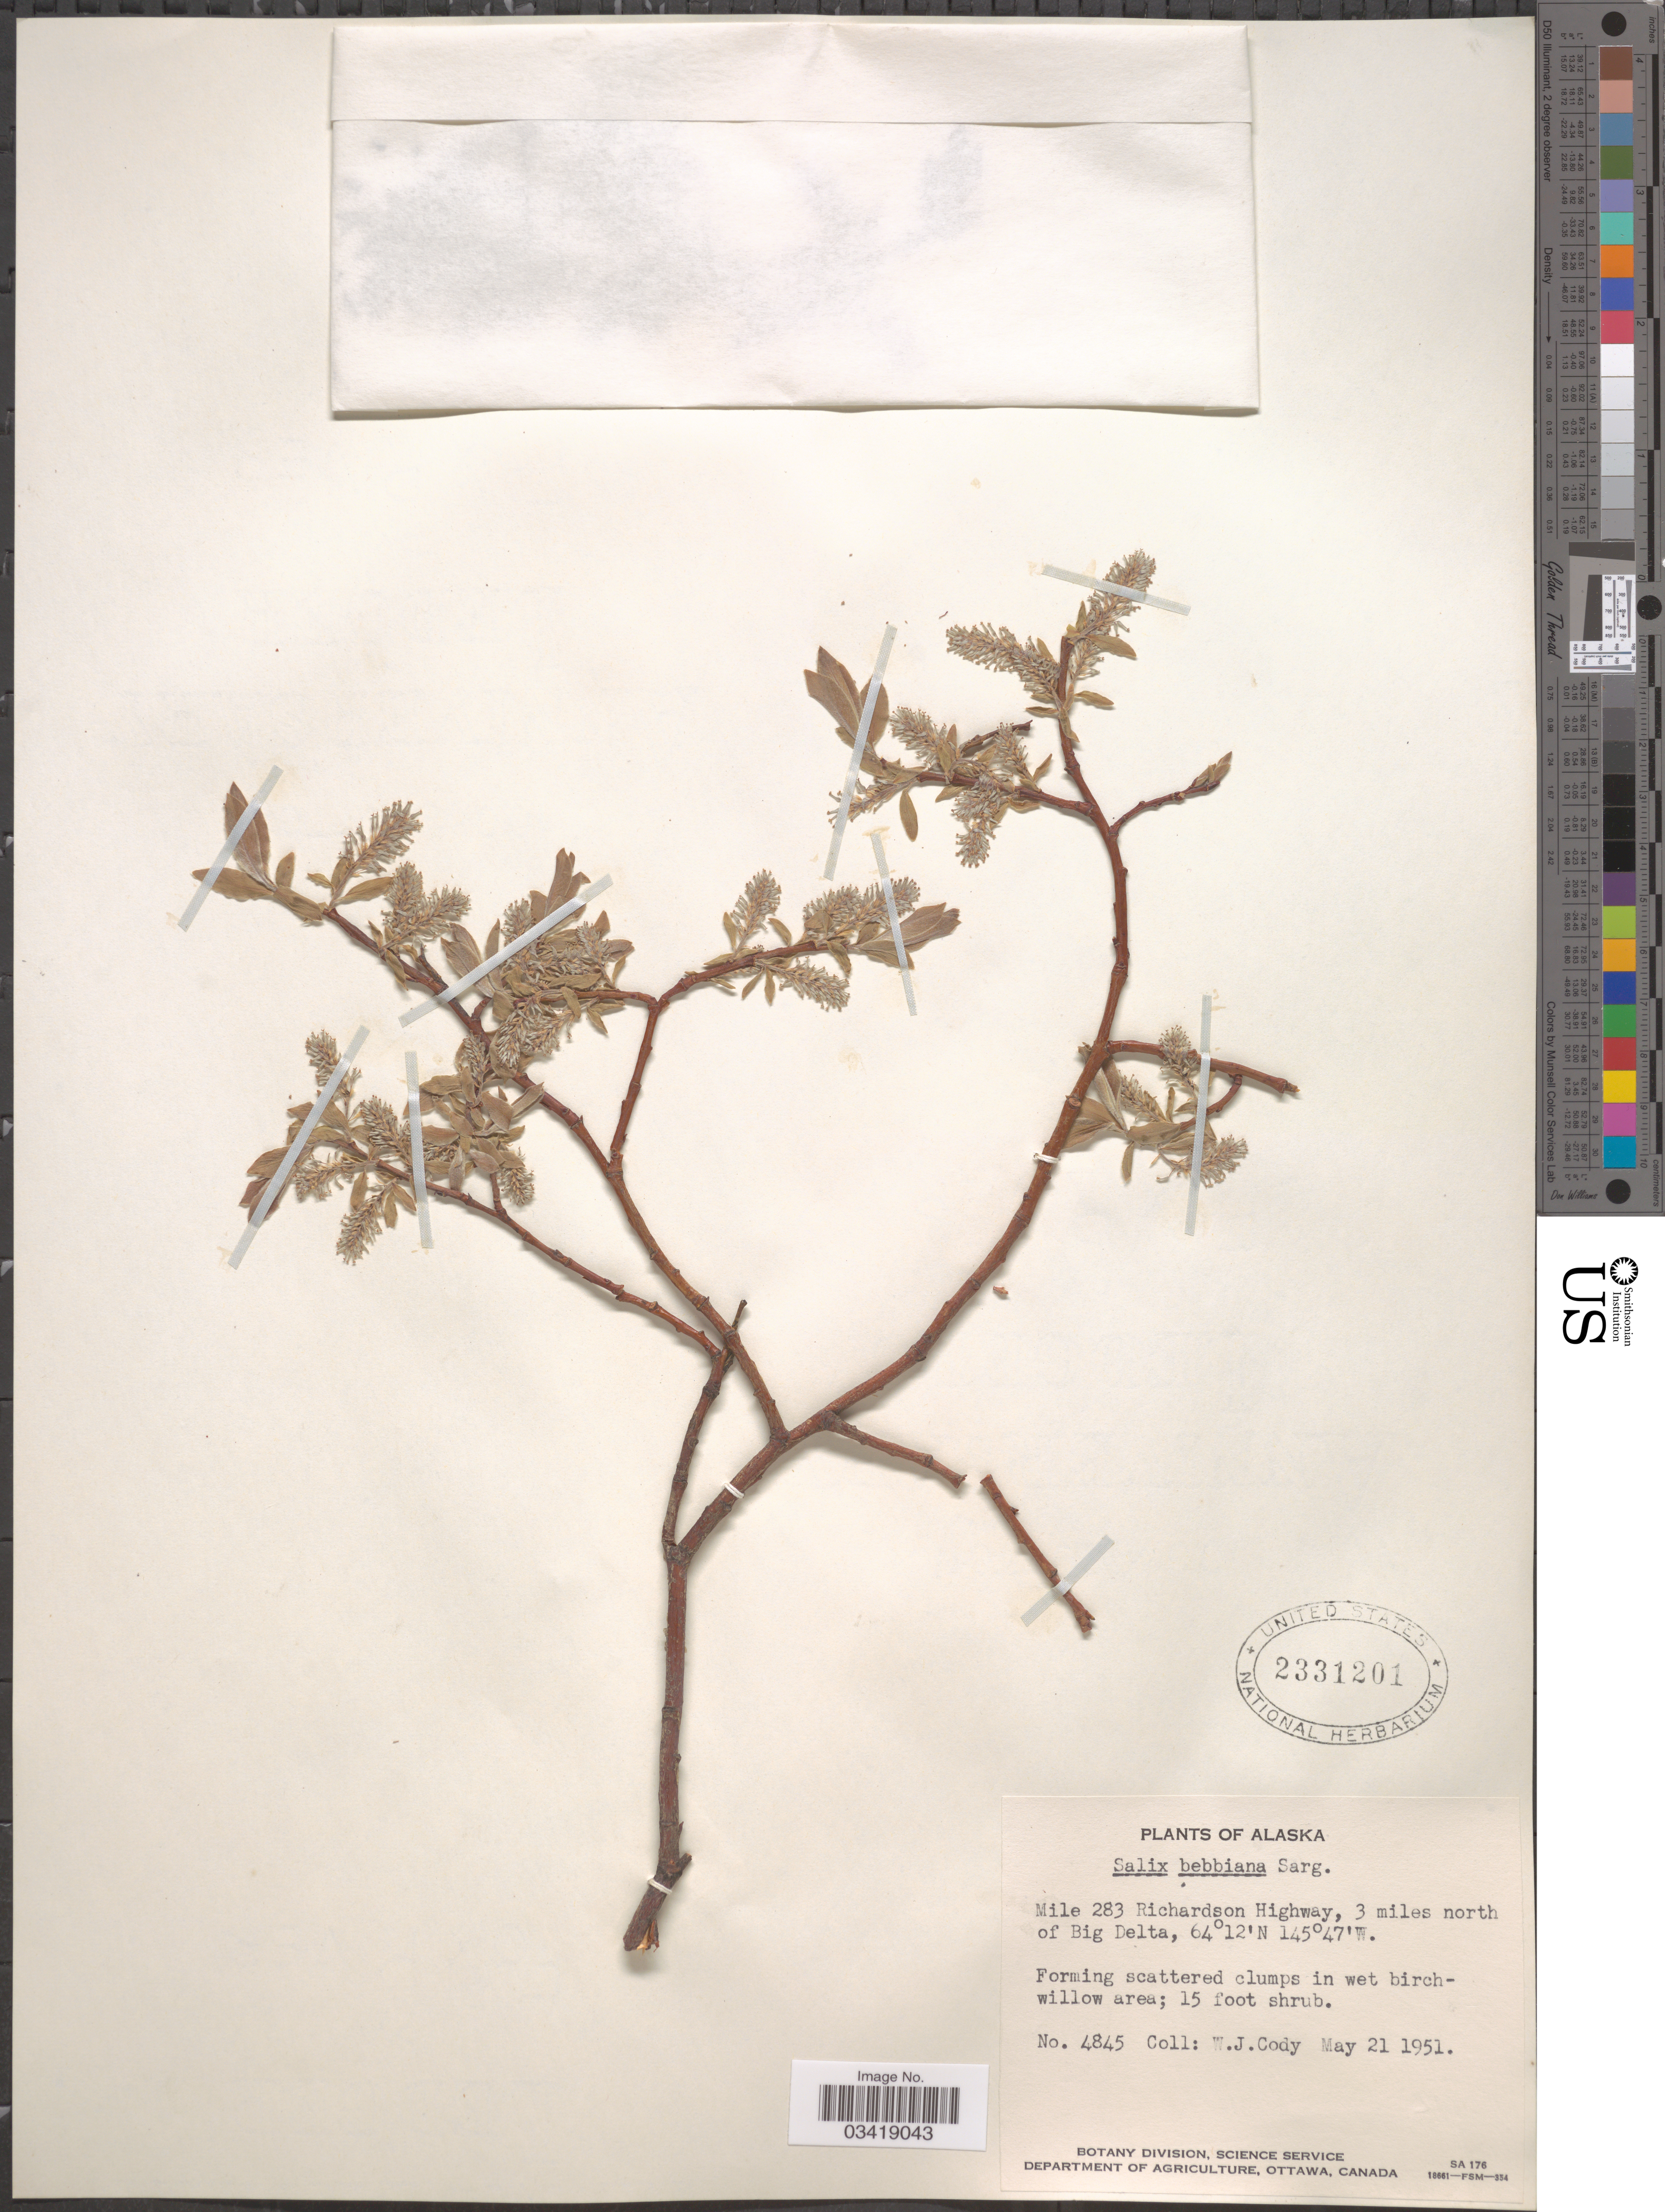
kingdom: Plantae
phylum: Tracheophyta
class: Magnoliopsida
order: Malpighiales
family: Salicaceae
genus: Salix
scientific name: Salix bebbiana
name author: Sarg.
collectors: W. Cody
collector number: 4845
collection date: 1951-05-21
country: United States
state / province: Alaska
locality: Mile 283 Richardson Highway, 3 miles north of Big Delta.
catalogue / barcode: US 2331201